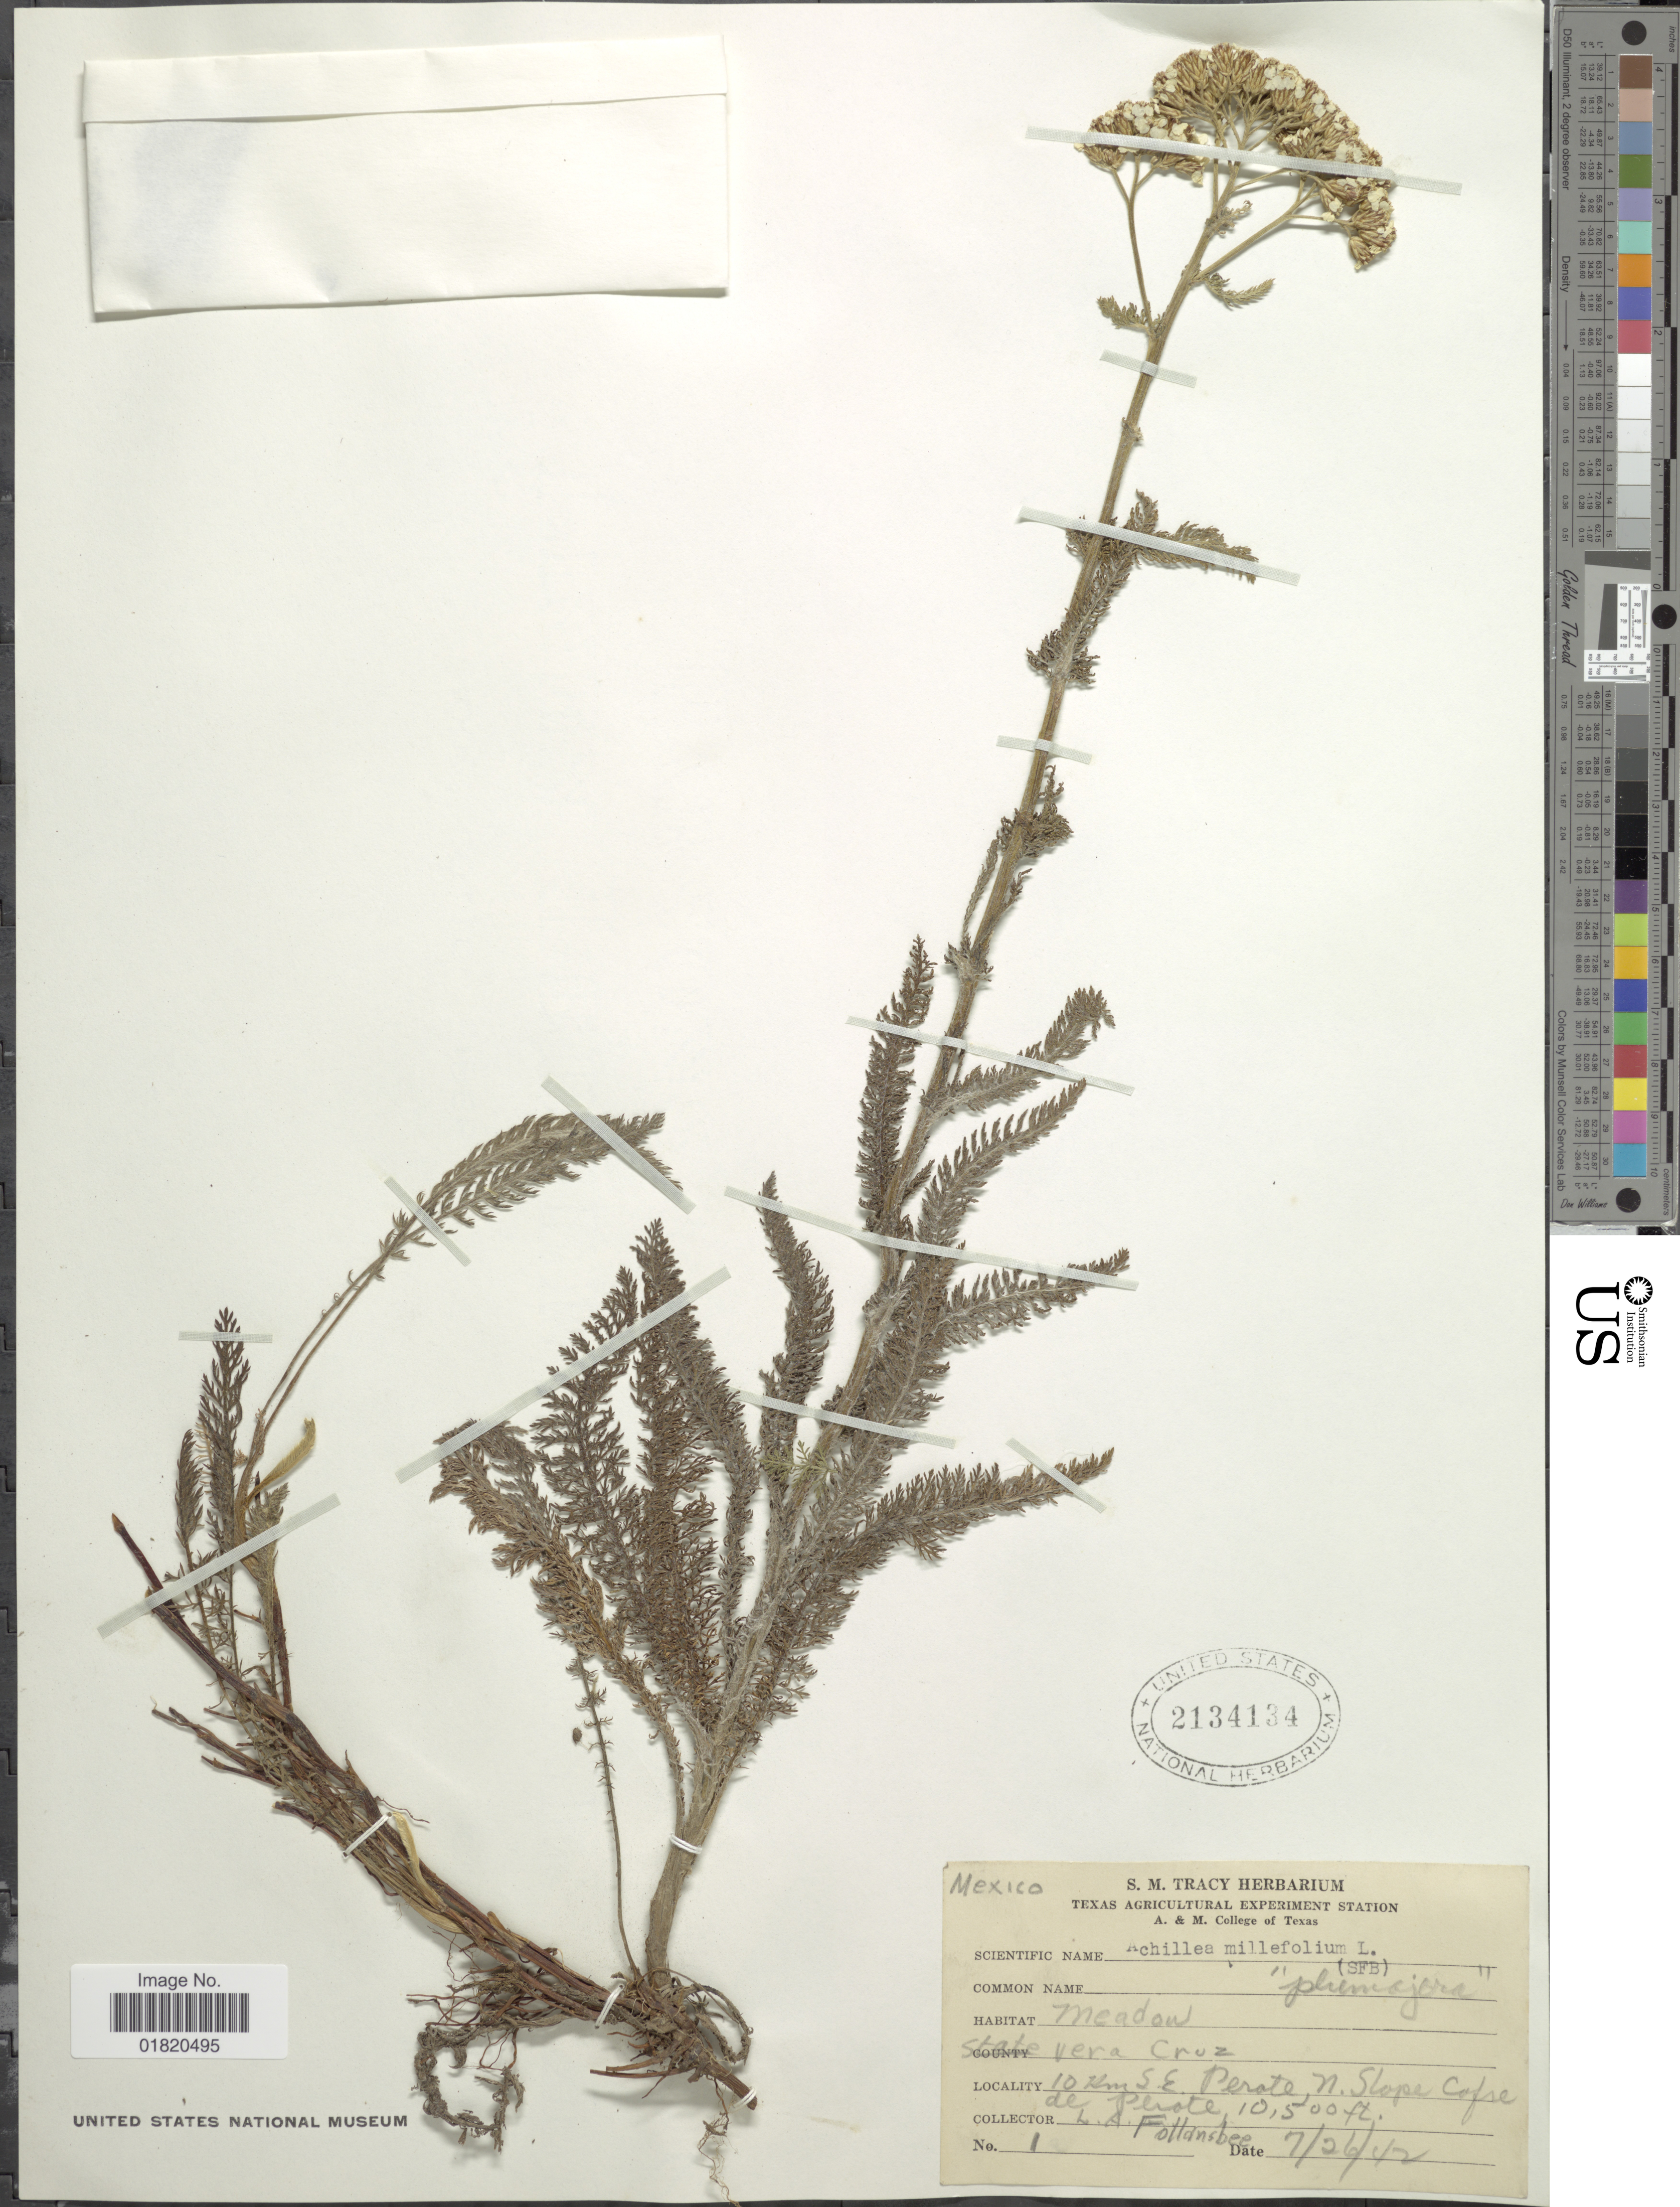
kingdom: Plantae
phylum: Tracheophyta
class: Magnoliopsida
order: Asterales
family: Asteraceae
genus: Achillea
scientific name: Achillea lanulosa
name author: Nutt.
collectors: L. Follansbee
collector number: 1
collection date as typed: Transcribed d/m/y: 26/7/42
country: Mexico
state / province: Veracruz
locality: Vera Cruz. 10 Km S. E. Perote, n. slope Cofre de Perote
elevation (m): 3200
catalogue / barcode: US 2134134